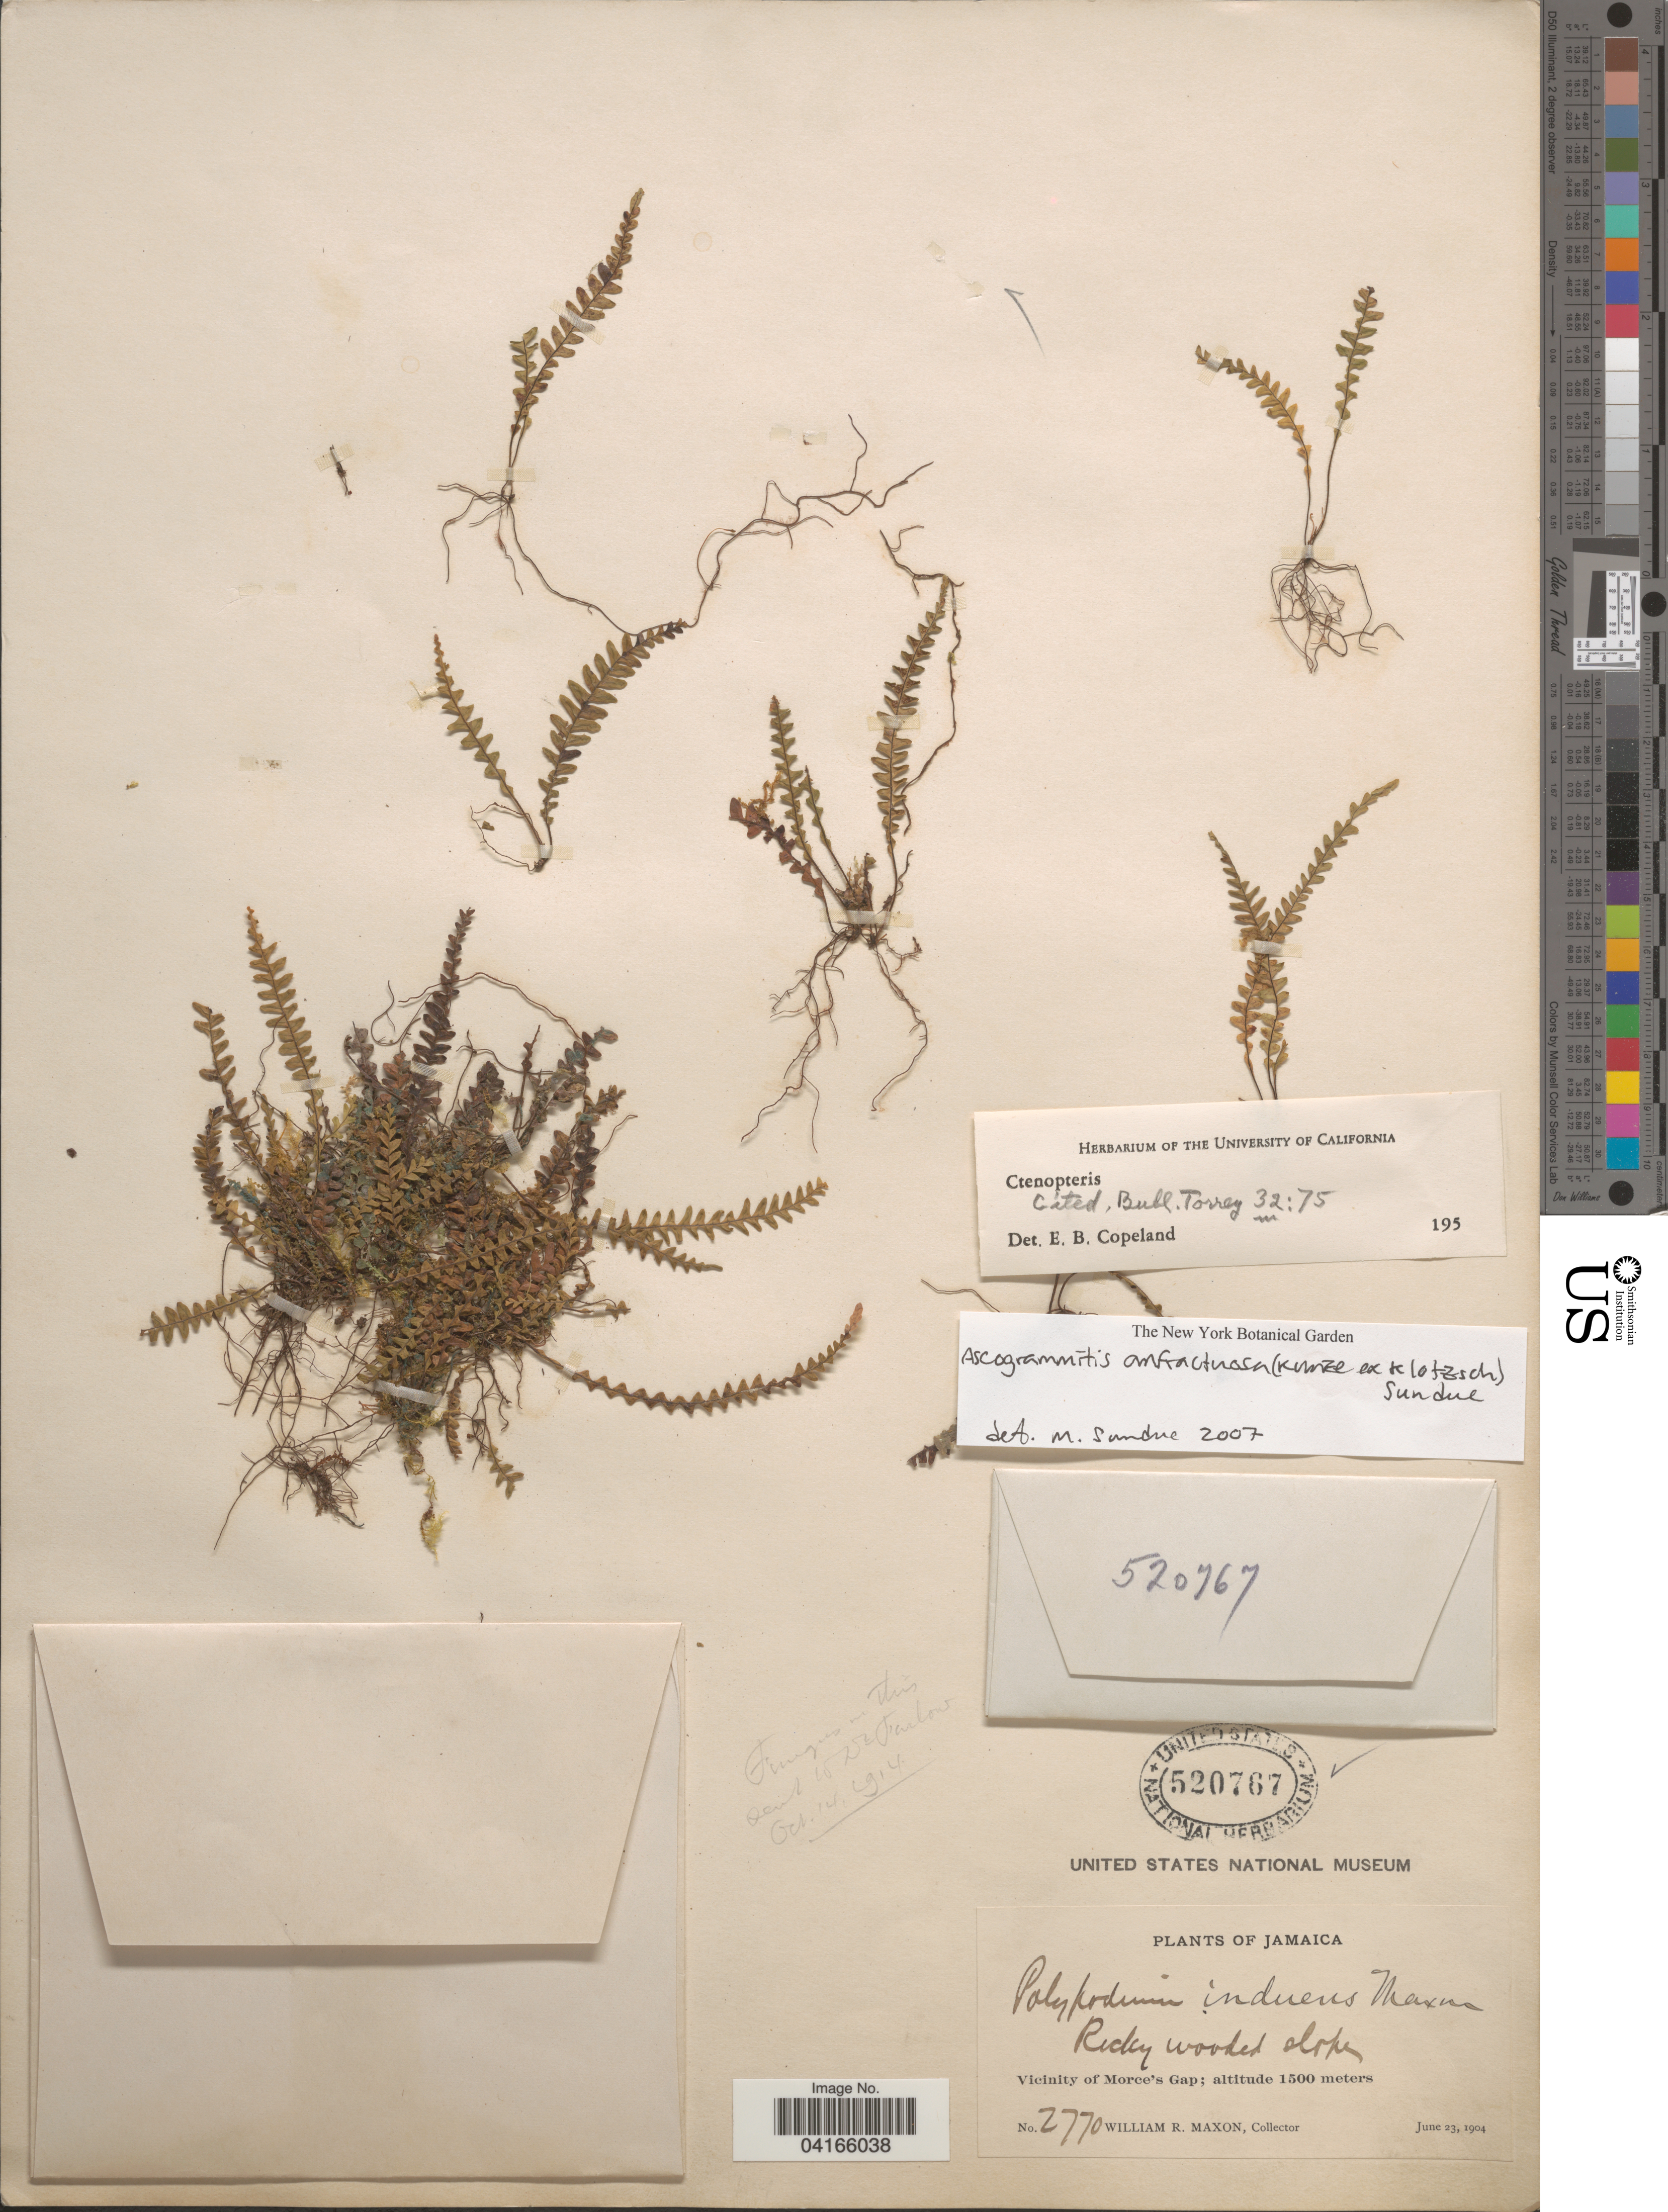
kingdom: Plantae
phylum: Tracheophyta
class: Polypodiopsida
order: Polypodiales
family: Polypodiaceae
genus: Ascogrammitis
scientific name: Ascogrammitis anfractuosa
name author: (Kunze ex Klotzsch) Sundue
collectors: W. R. Maxon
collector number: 2770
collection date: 1904-06-23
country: Jamaica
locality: Vicinity of Morce's Gap.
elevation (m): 1500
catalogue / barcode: US 520767